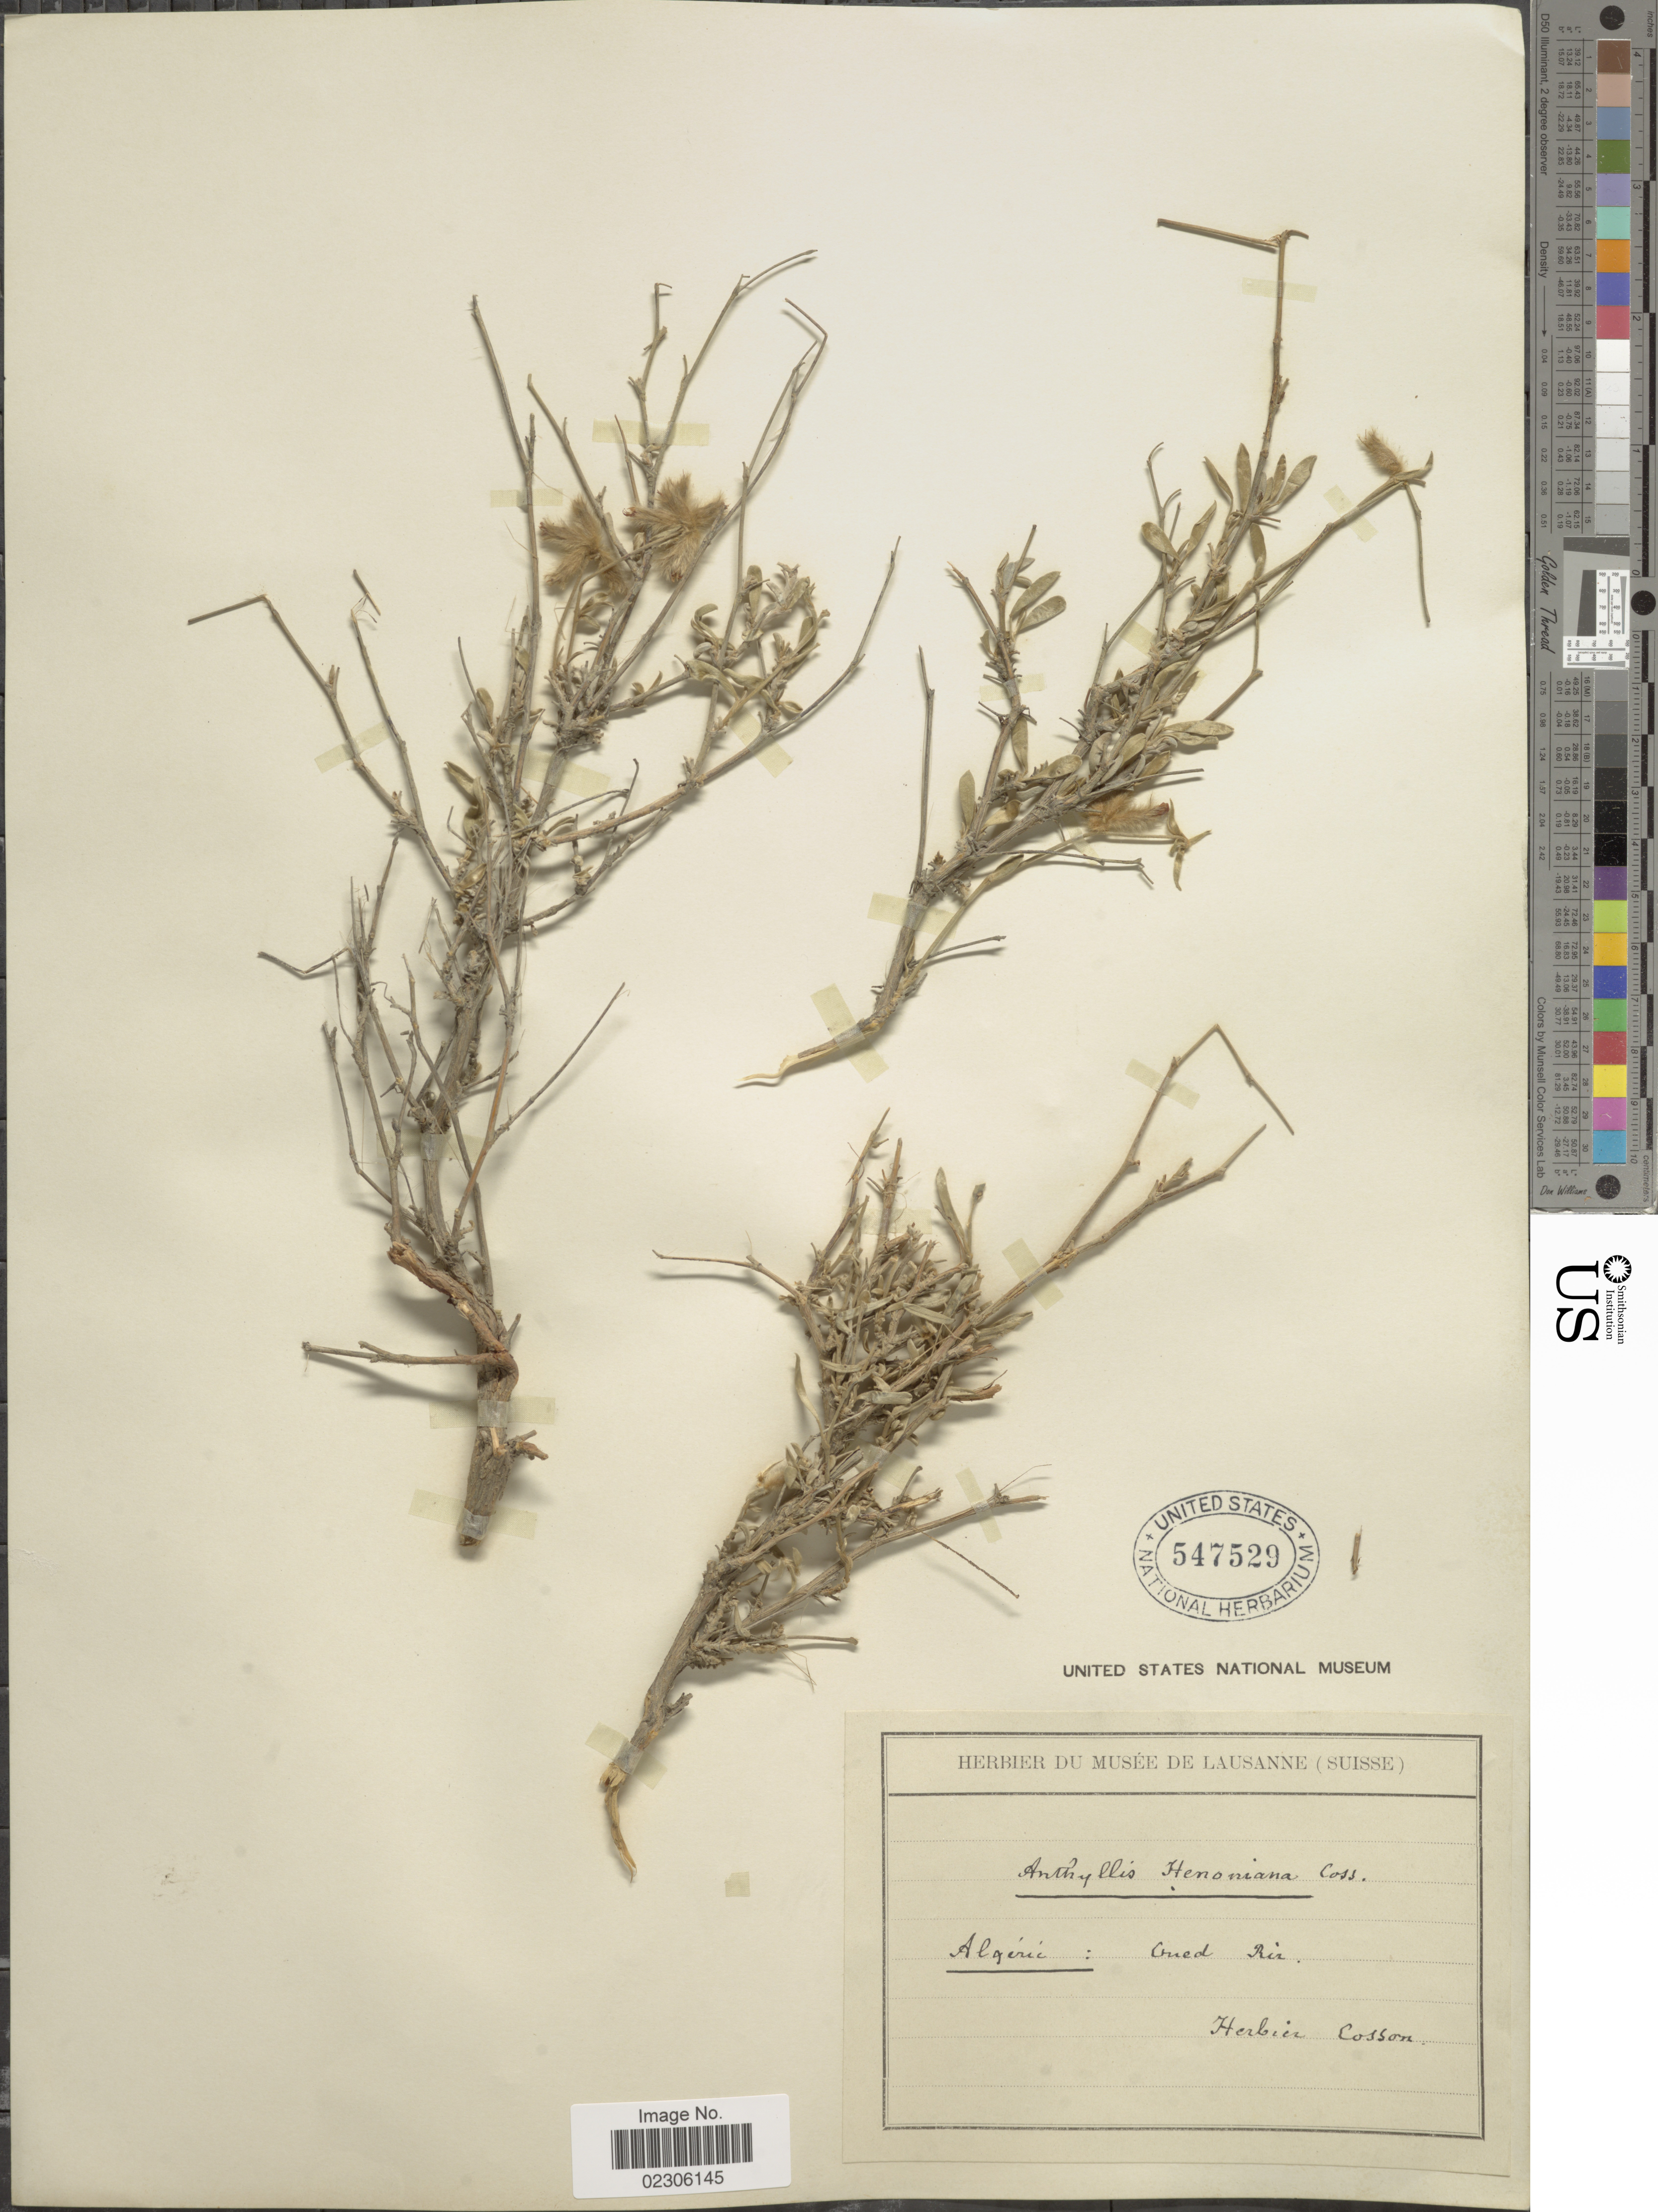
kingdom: Plantae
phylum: Tracheophyta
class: Magnoliopsida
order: Fabales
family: Fabaceae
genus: Anthyllis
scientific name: Anthyllis henoniana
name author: Coss.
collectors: ex herb. Cosson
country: Algeria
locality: Algerie: Coned Rir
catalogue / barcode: US 547529